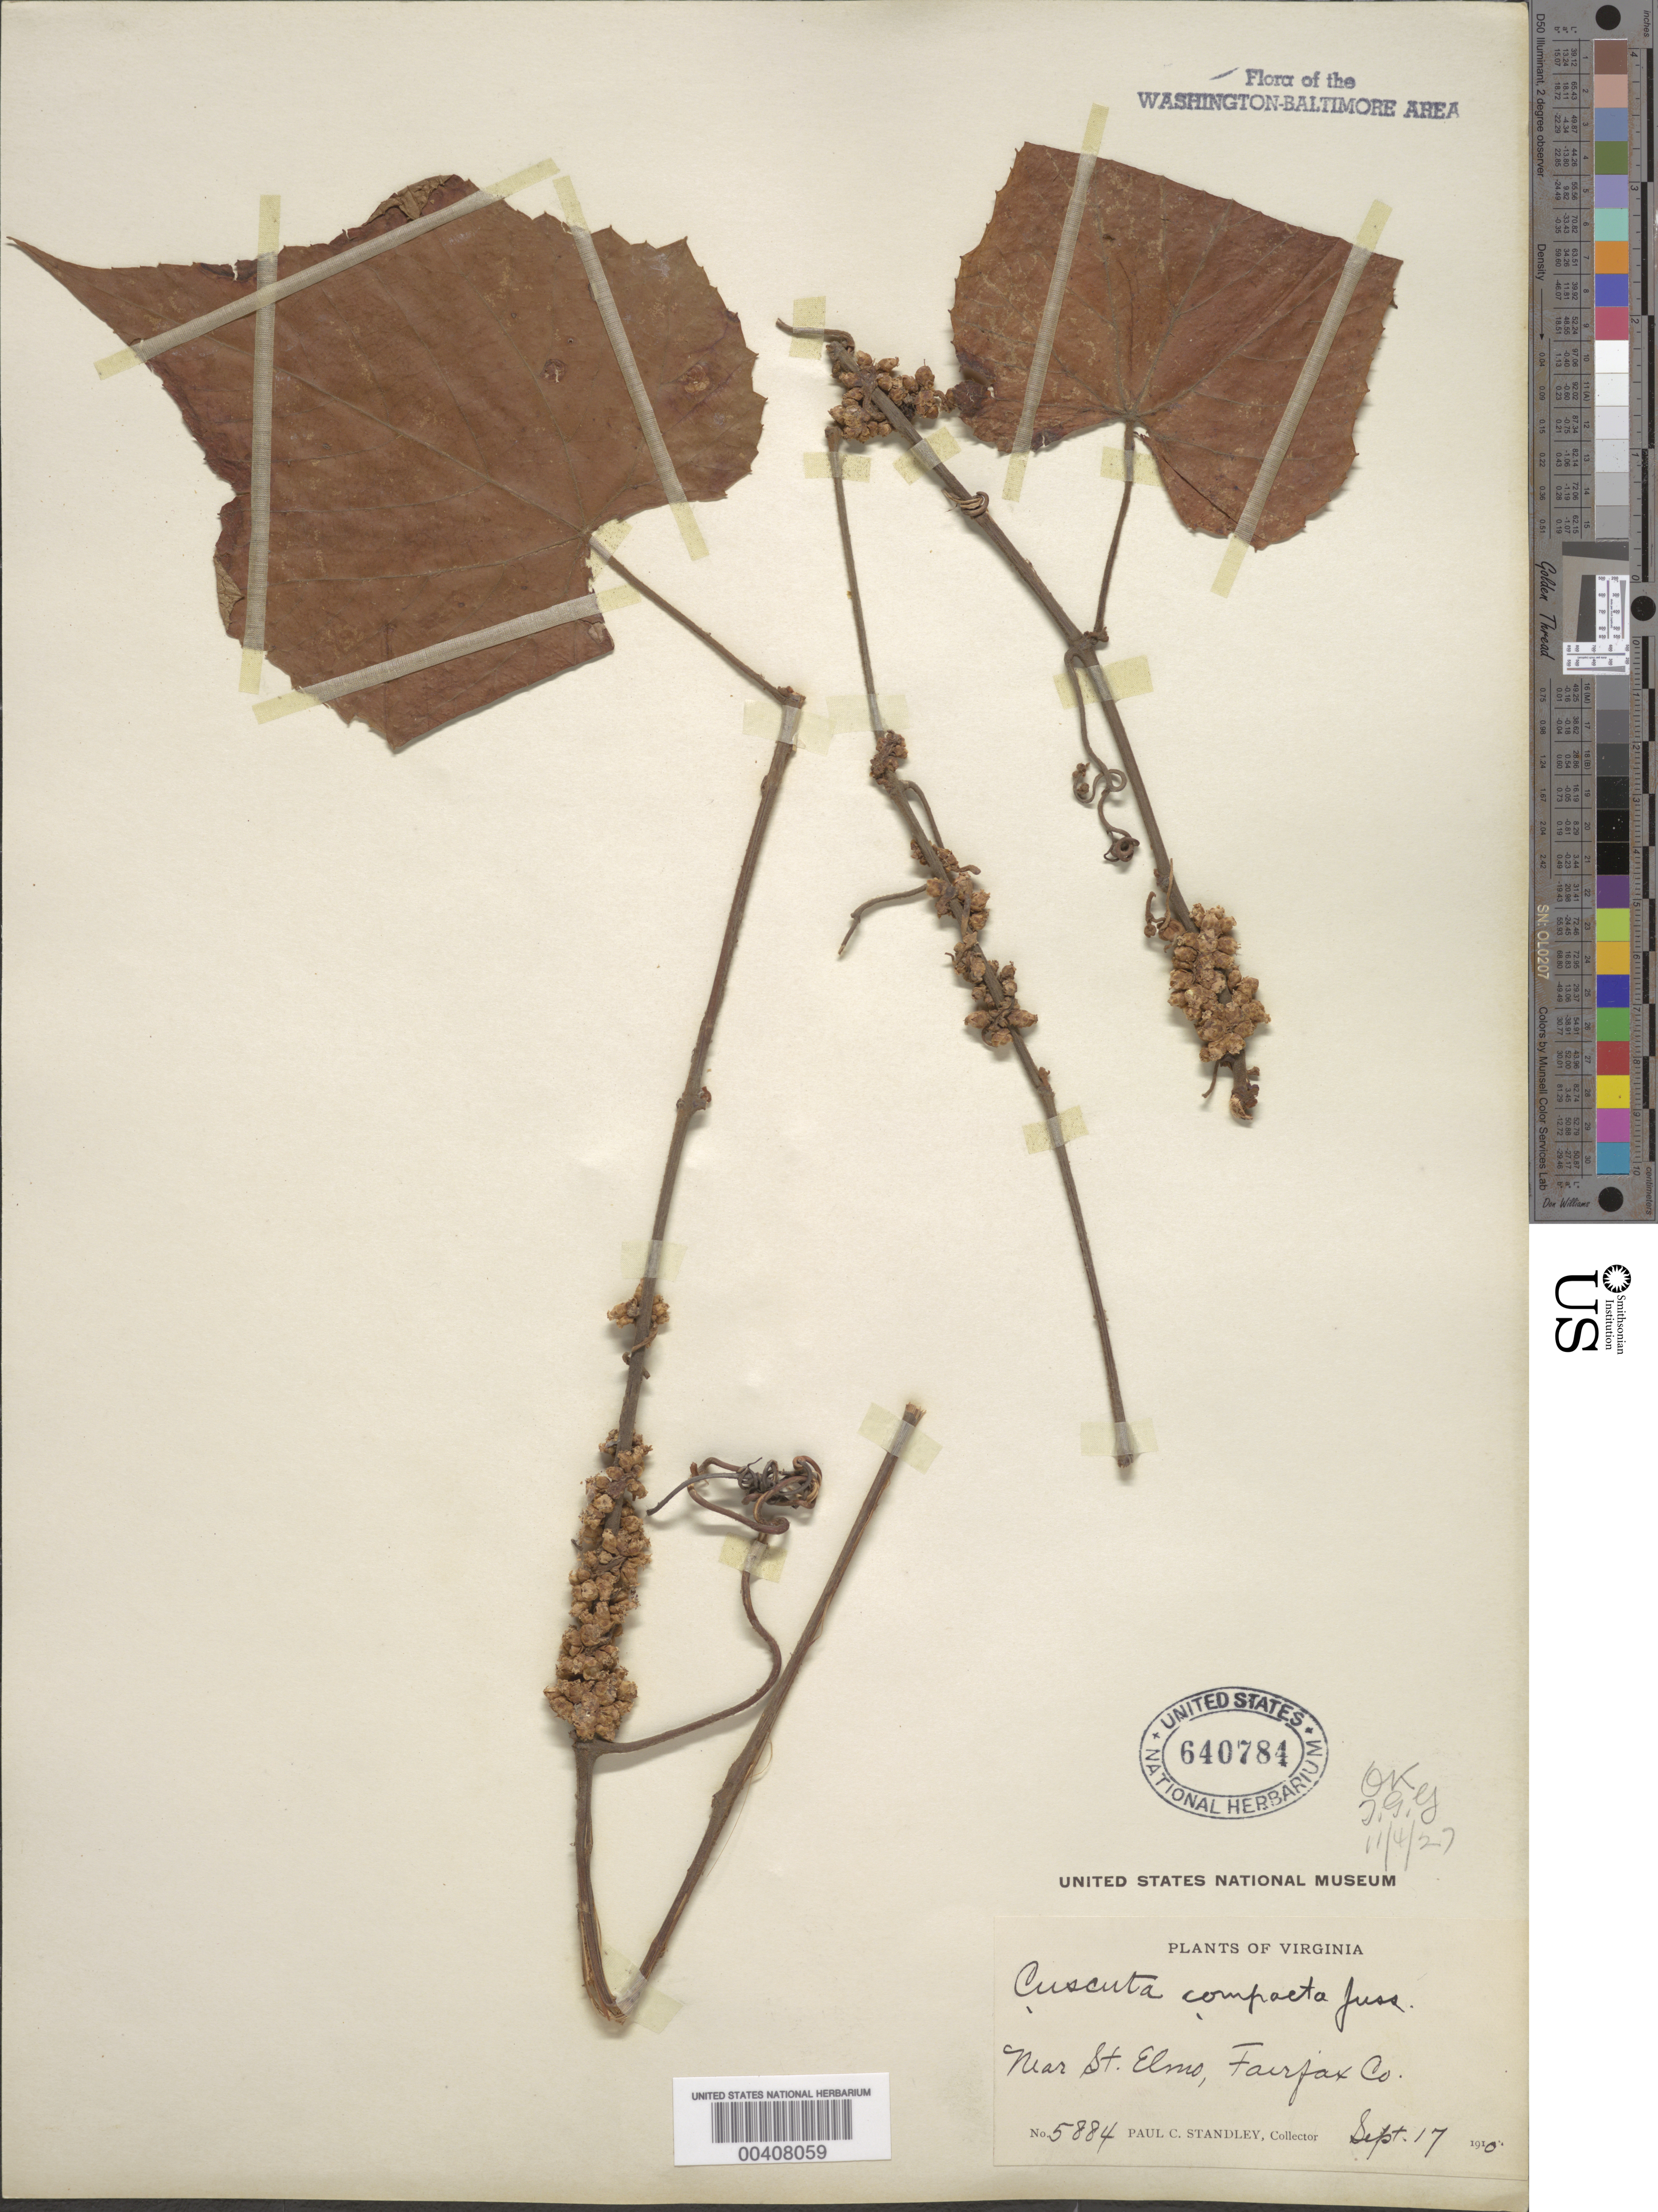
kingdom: Plantae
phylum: Tracheophyta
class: Magnoliopsida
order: Solanales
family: Convolvulaceae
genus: Cuscuta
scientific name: Cuscuta compacta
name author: Juss. ex Choisy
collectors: P. C. Standley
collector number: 5884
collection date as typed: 17 Sep 1910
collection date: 1910-09-17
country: United States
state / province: Virginia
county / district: Fairfax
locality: Near St. Elmo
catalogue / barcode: US 640784